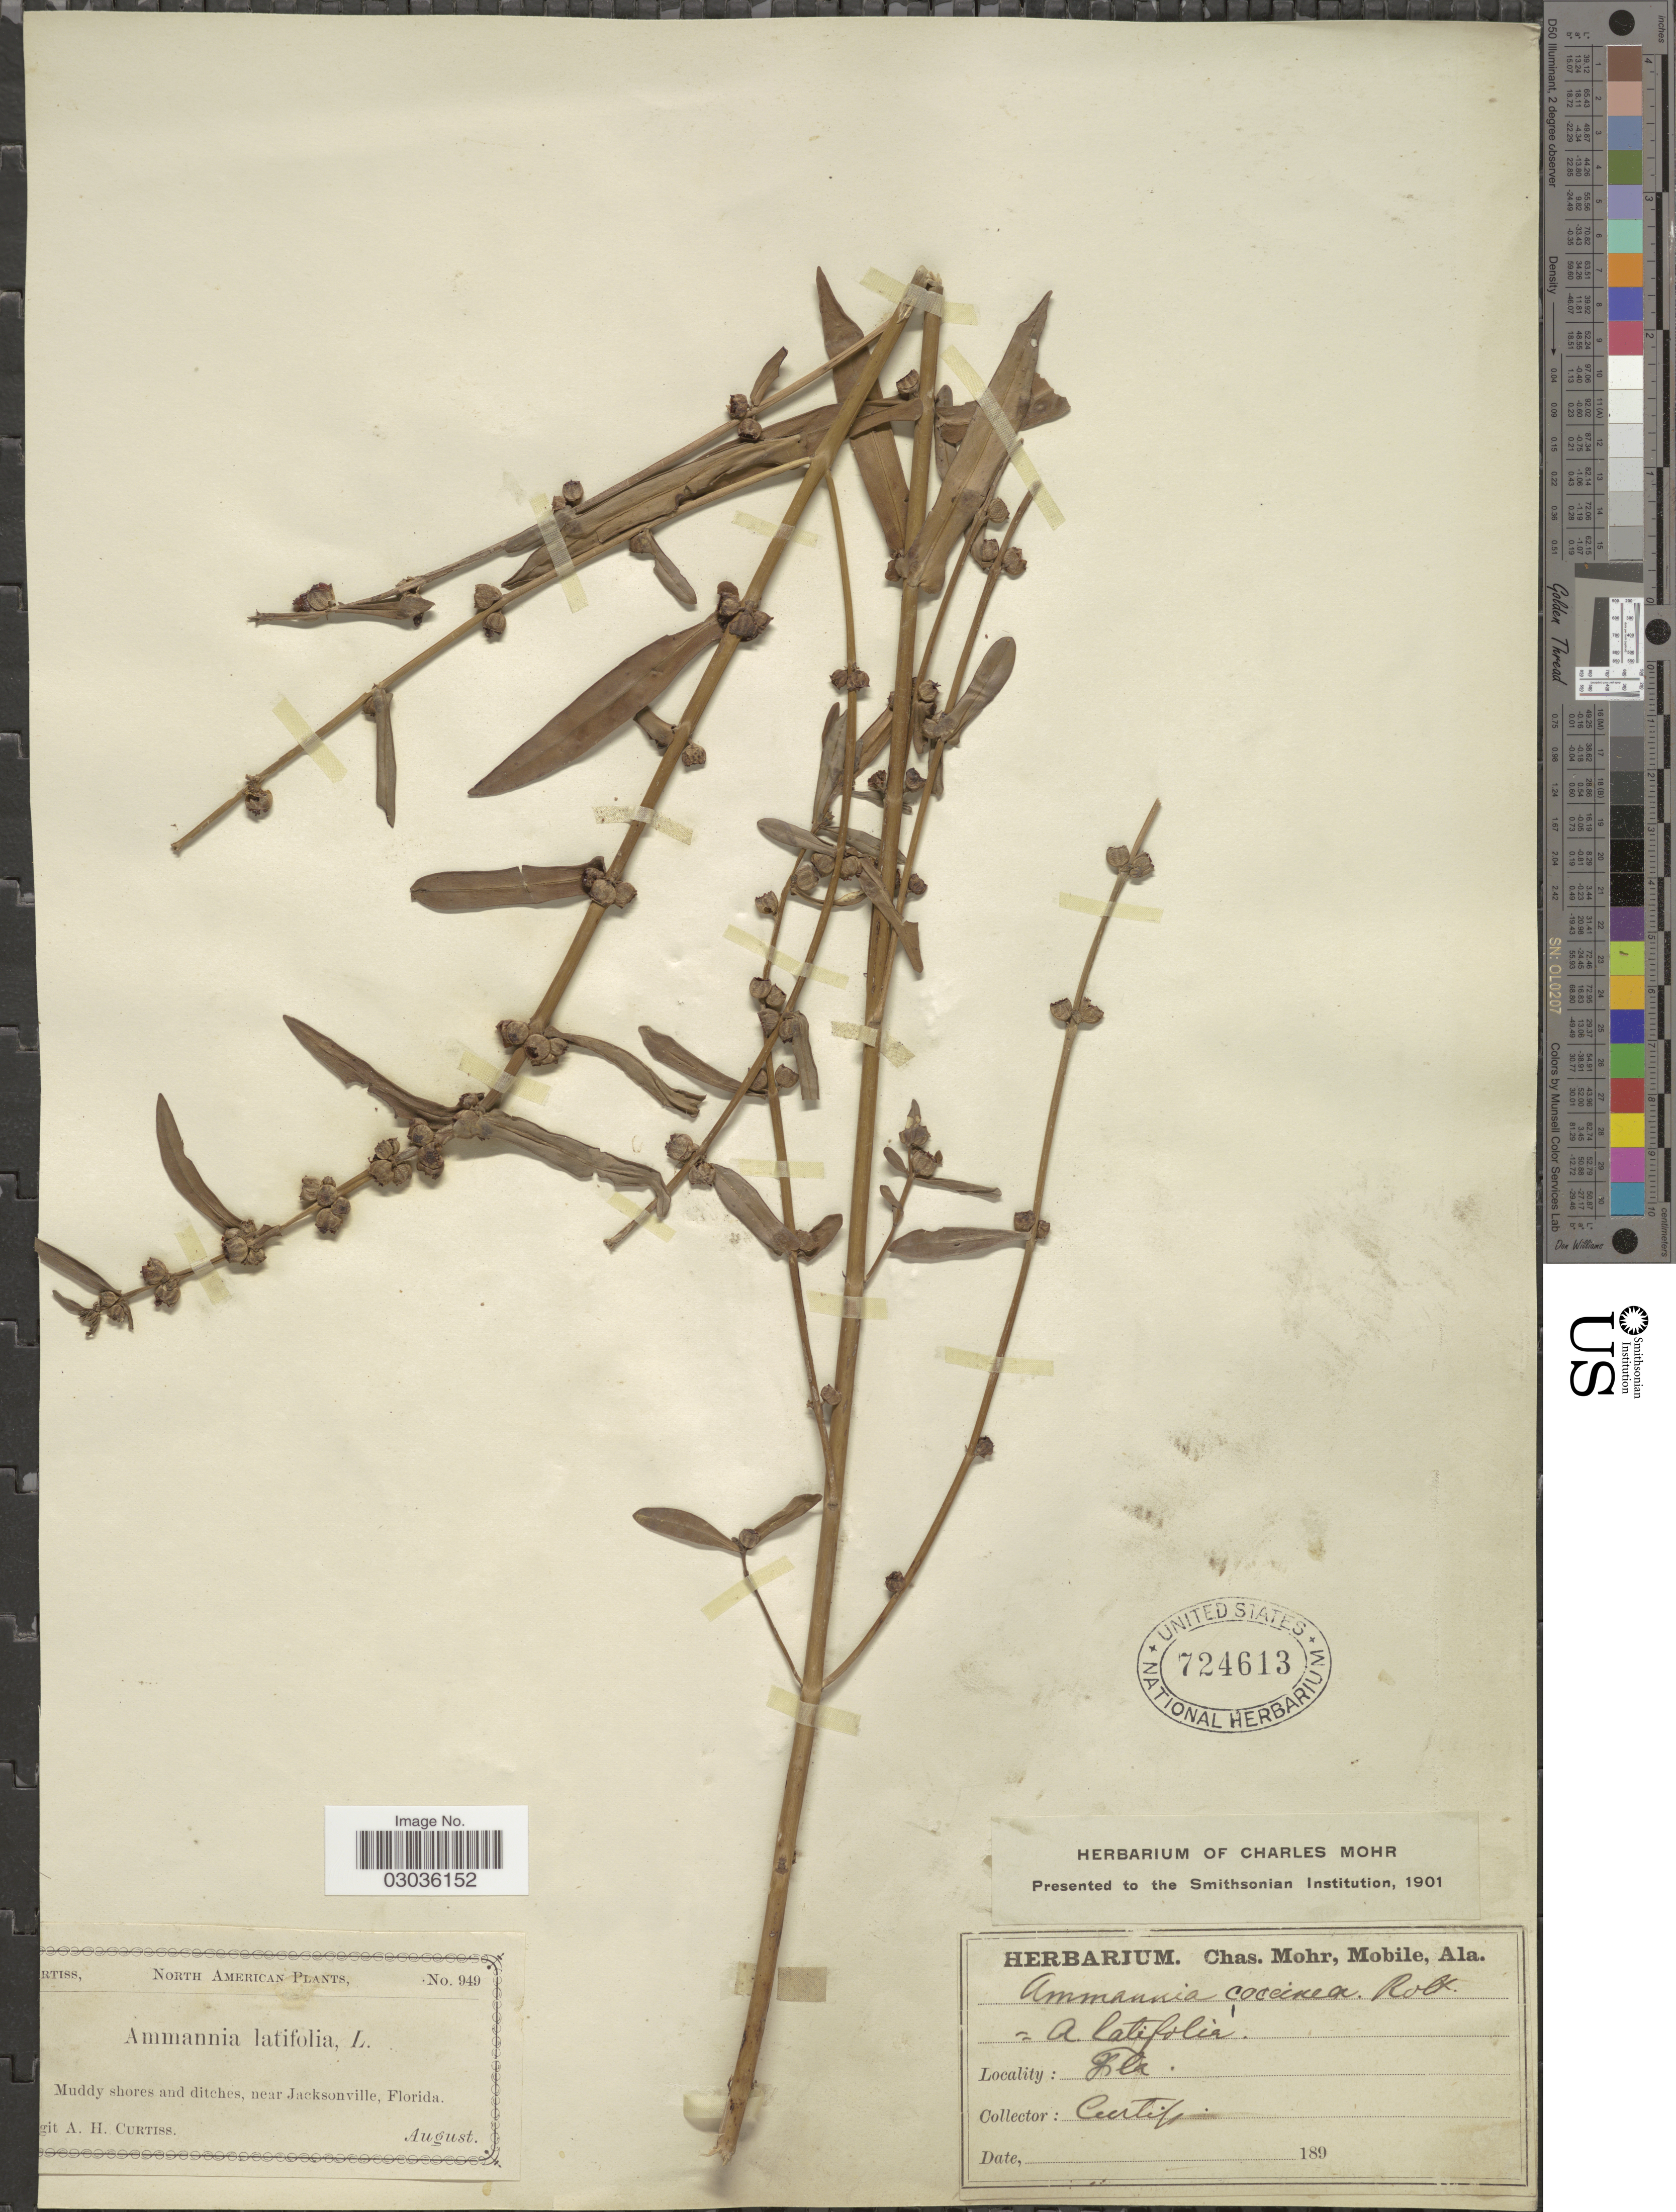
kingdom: Plantae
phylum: Tracheophyta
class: Magnoliopsida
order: Myrtales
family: Lythraceae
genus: Ammannia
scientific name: Ammannia latifolia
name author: L.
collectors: A. H. Curtiss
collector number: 949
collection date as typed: August 189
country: United States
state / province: Florida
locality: Near Jacksonville.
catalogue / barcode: US 724613